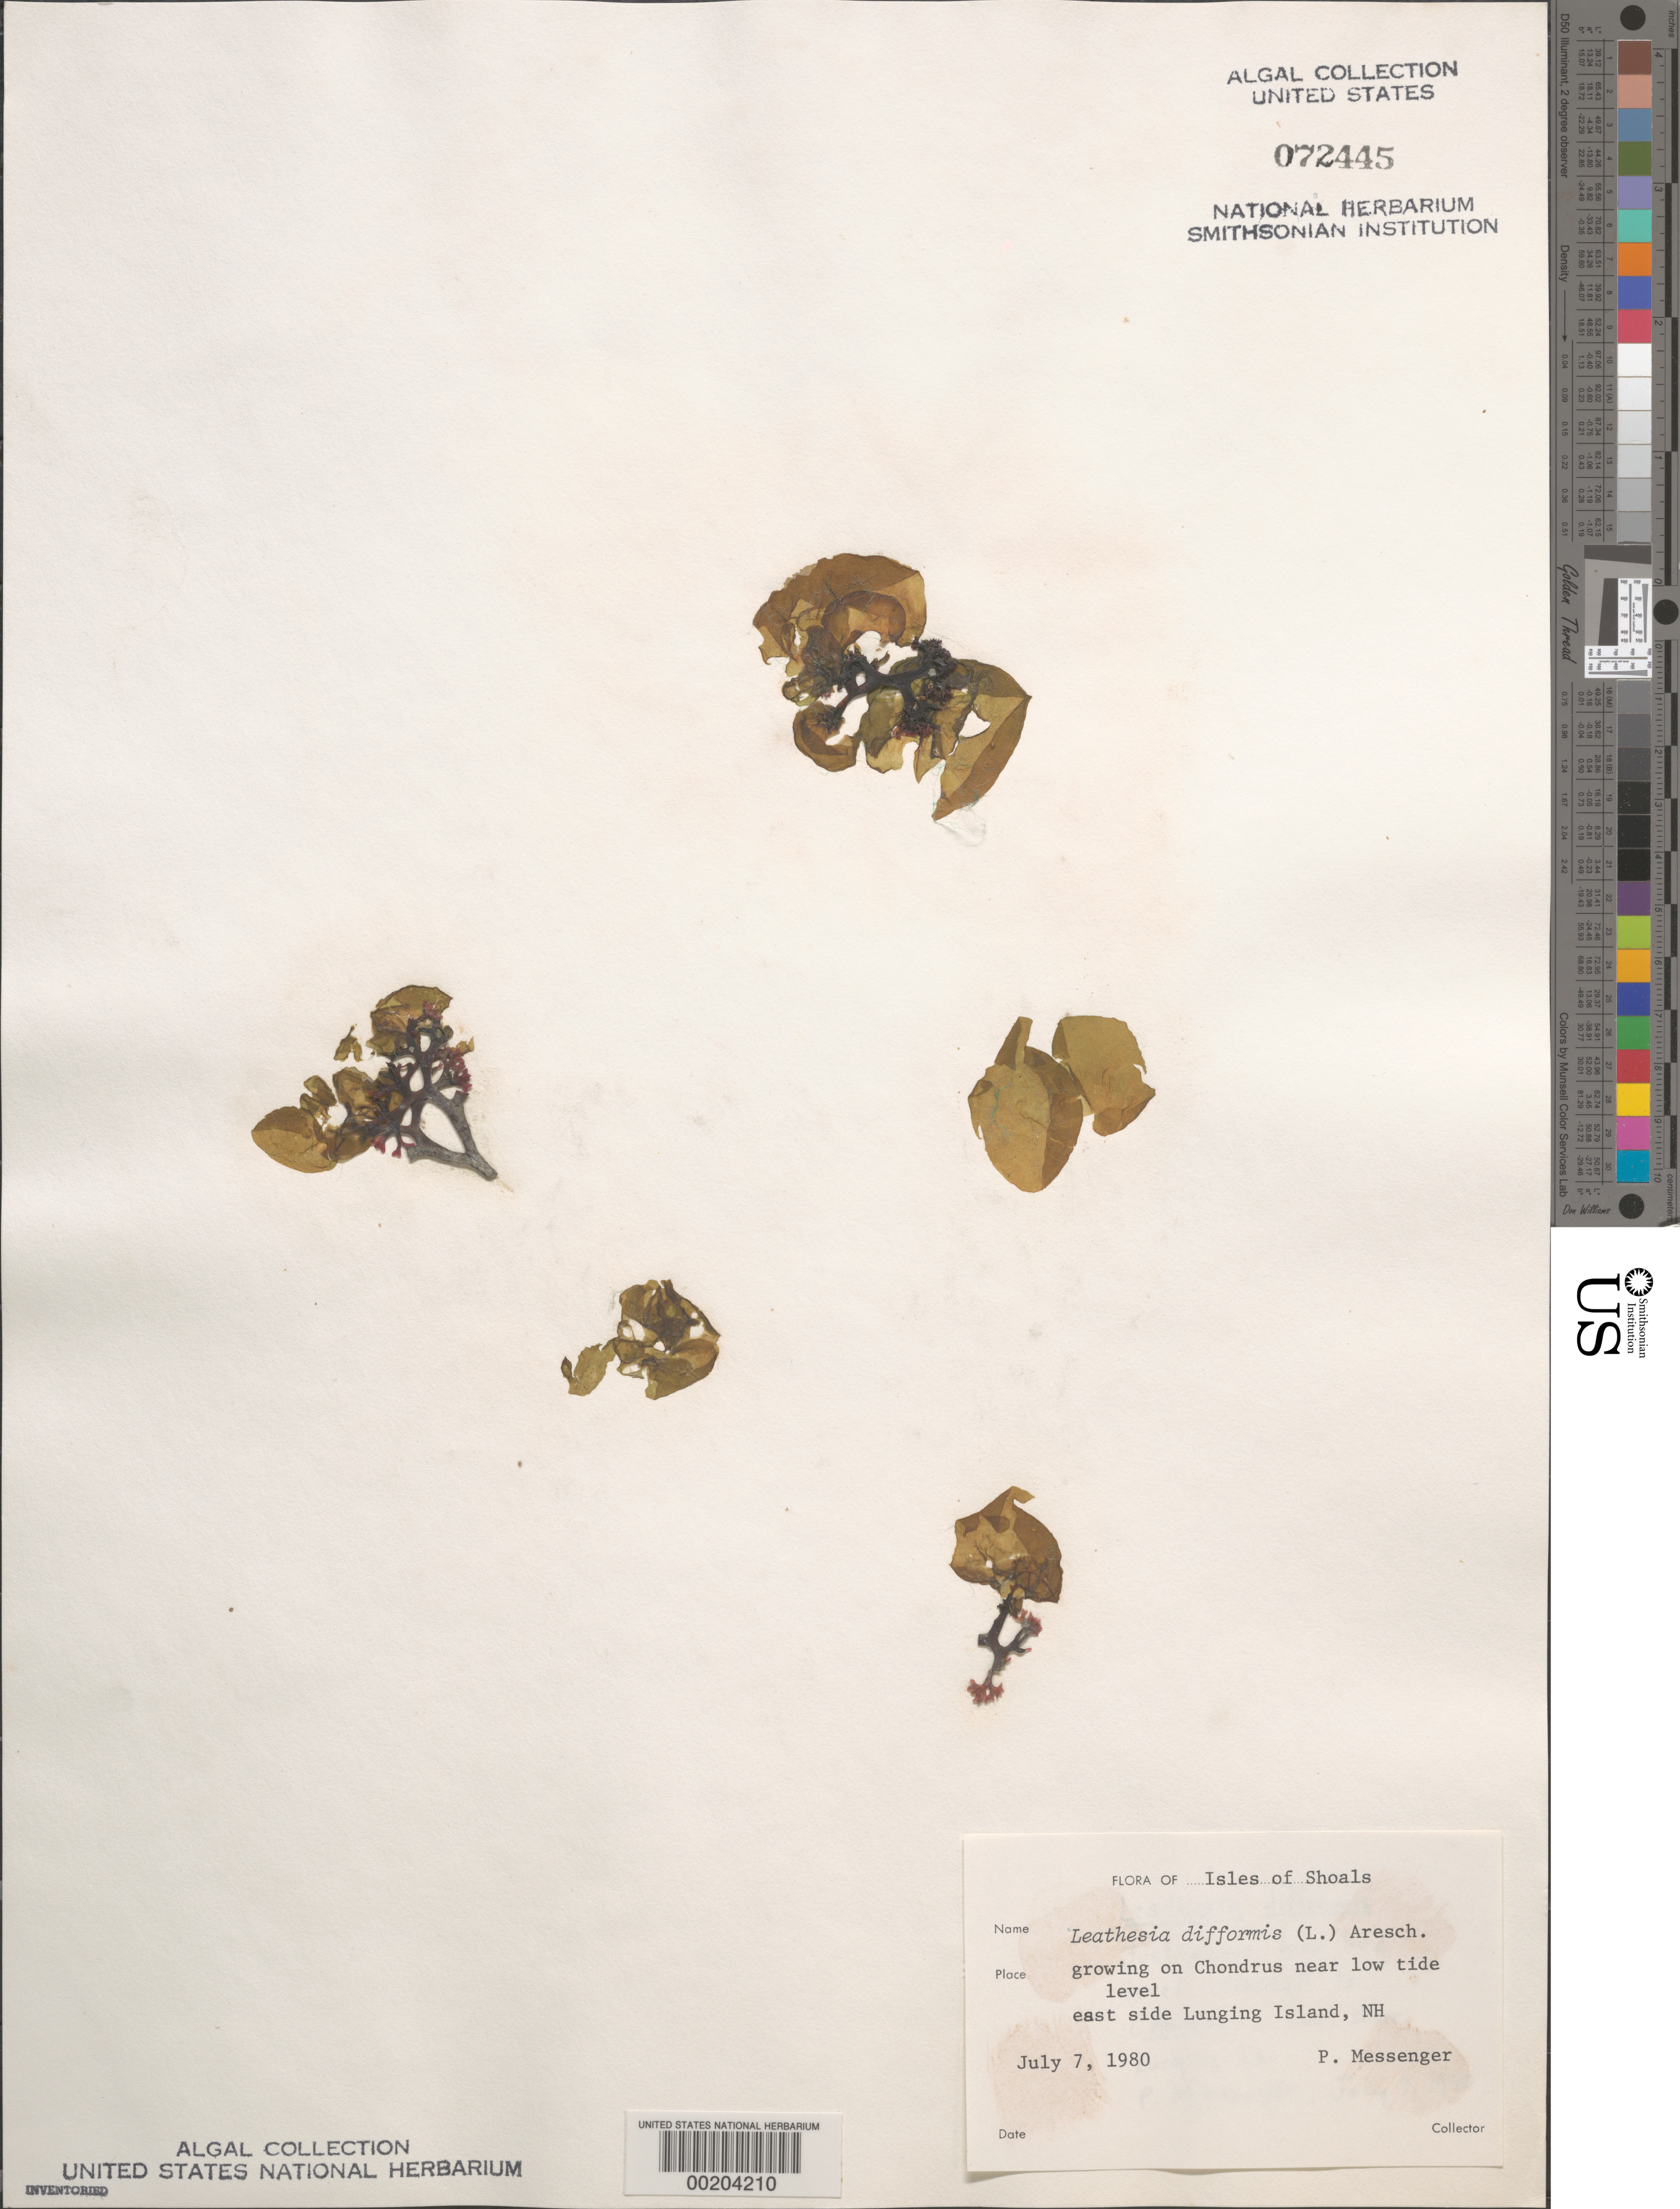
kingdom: Chromista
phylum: Ochrophyta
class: Phaeophyceae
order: Ectocarpales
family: Chordariaceae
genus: Leathesia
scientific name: Leathesia difformis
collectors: P. Messenger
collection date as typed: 07 Jul 1980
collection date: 1980-07-07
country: United States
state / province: New Hampshire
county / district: Rockingham County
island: Lunging Island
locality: East side of island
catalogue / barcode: US 72445